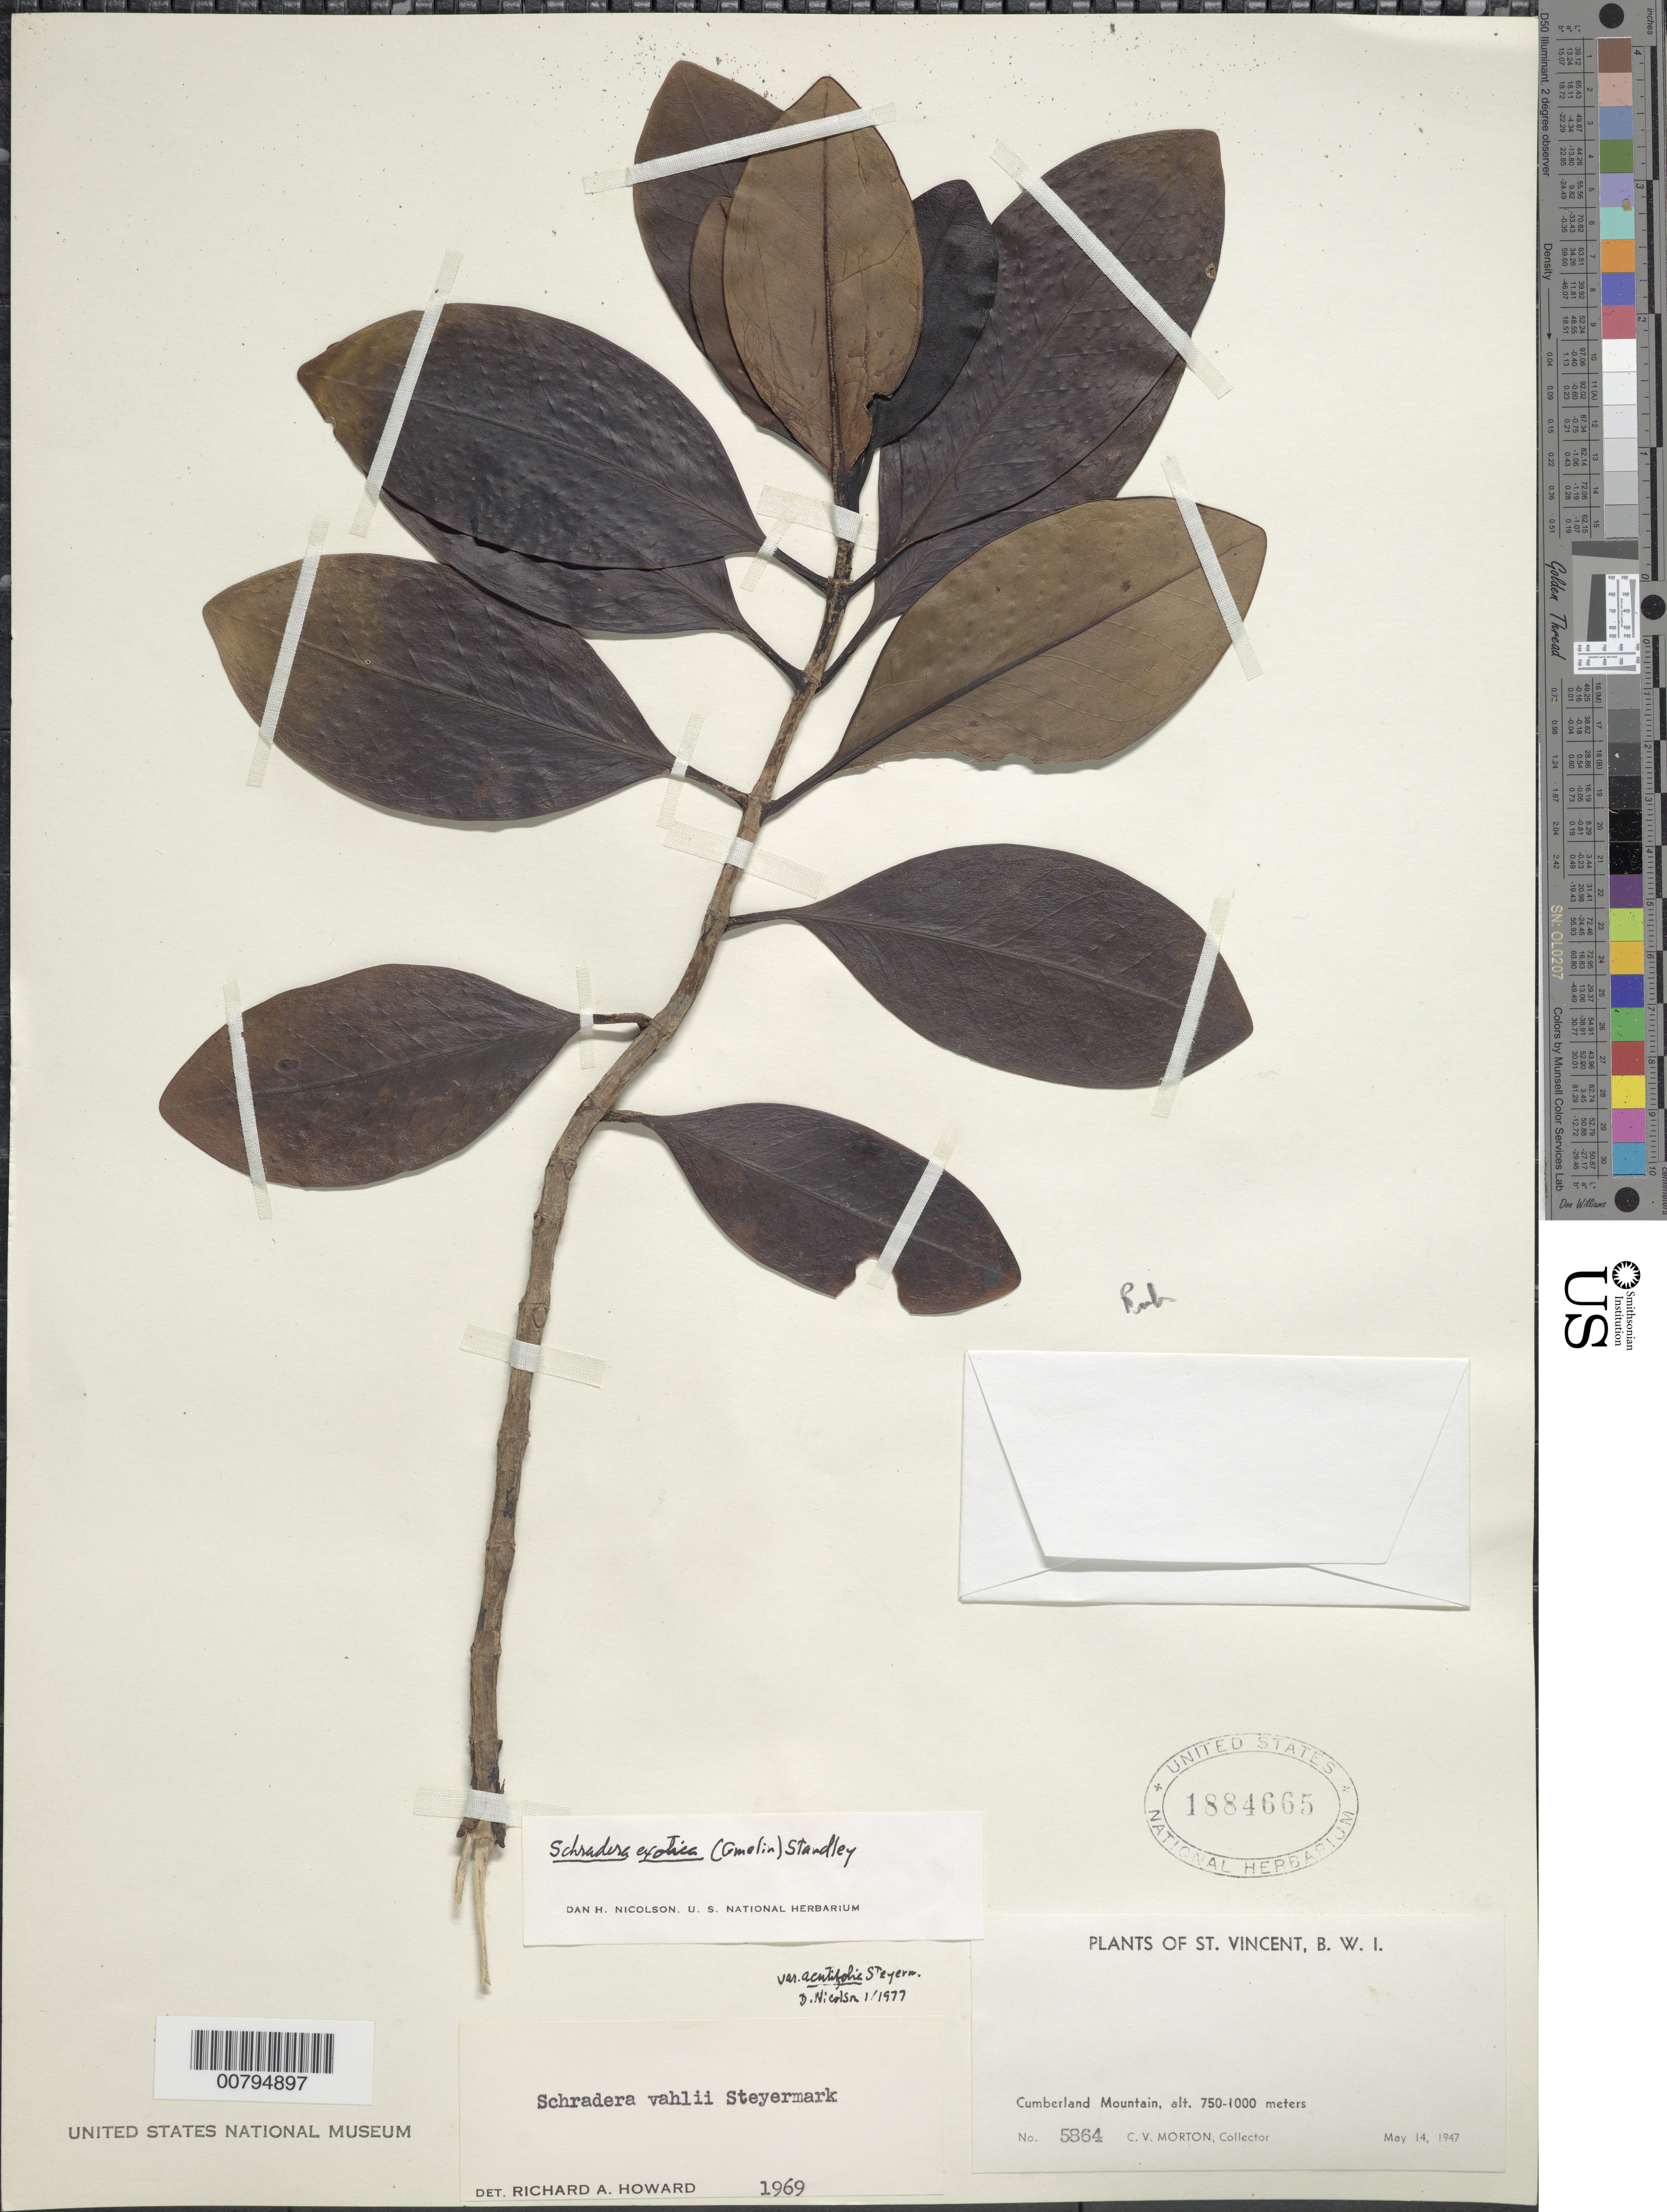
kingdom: Plantae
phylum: Tracheophyta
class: Magnoliopsida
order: Gentianales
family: Rubiaceae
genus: Schradera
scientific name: Schradera exotica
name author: (J.F. Gmel.) Standl.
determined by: Nicolson, Dan H.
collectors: C. V. Morton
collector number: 5864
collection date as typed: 14 May 1947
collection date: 1947-05-14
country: St. Vincent - Grenadines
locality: Cumberland Mountain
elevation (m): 750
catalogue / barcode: US 1884665